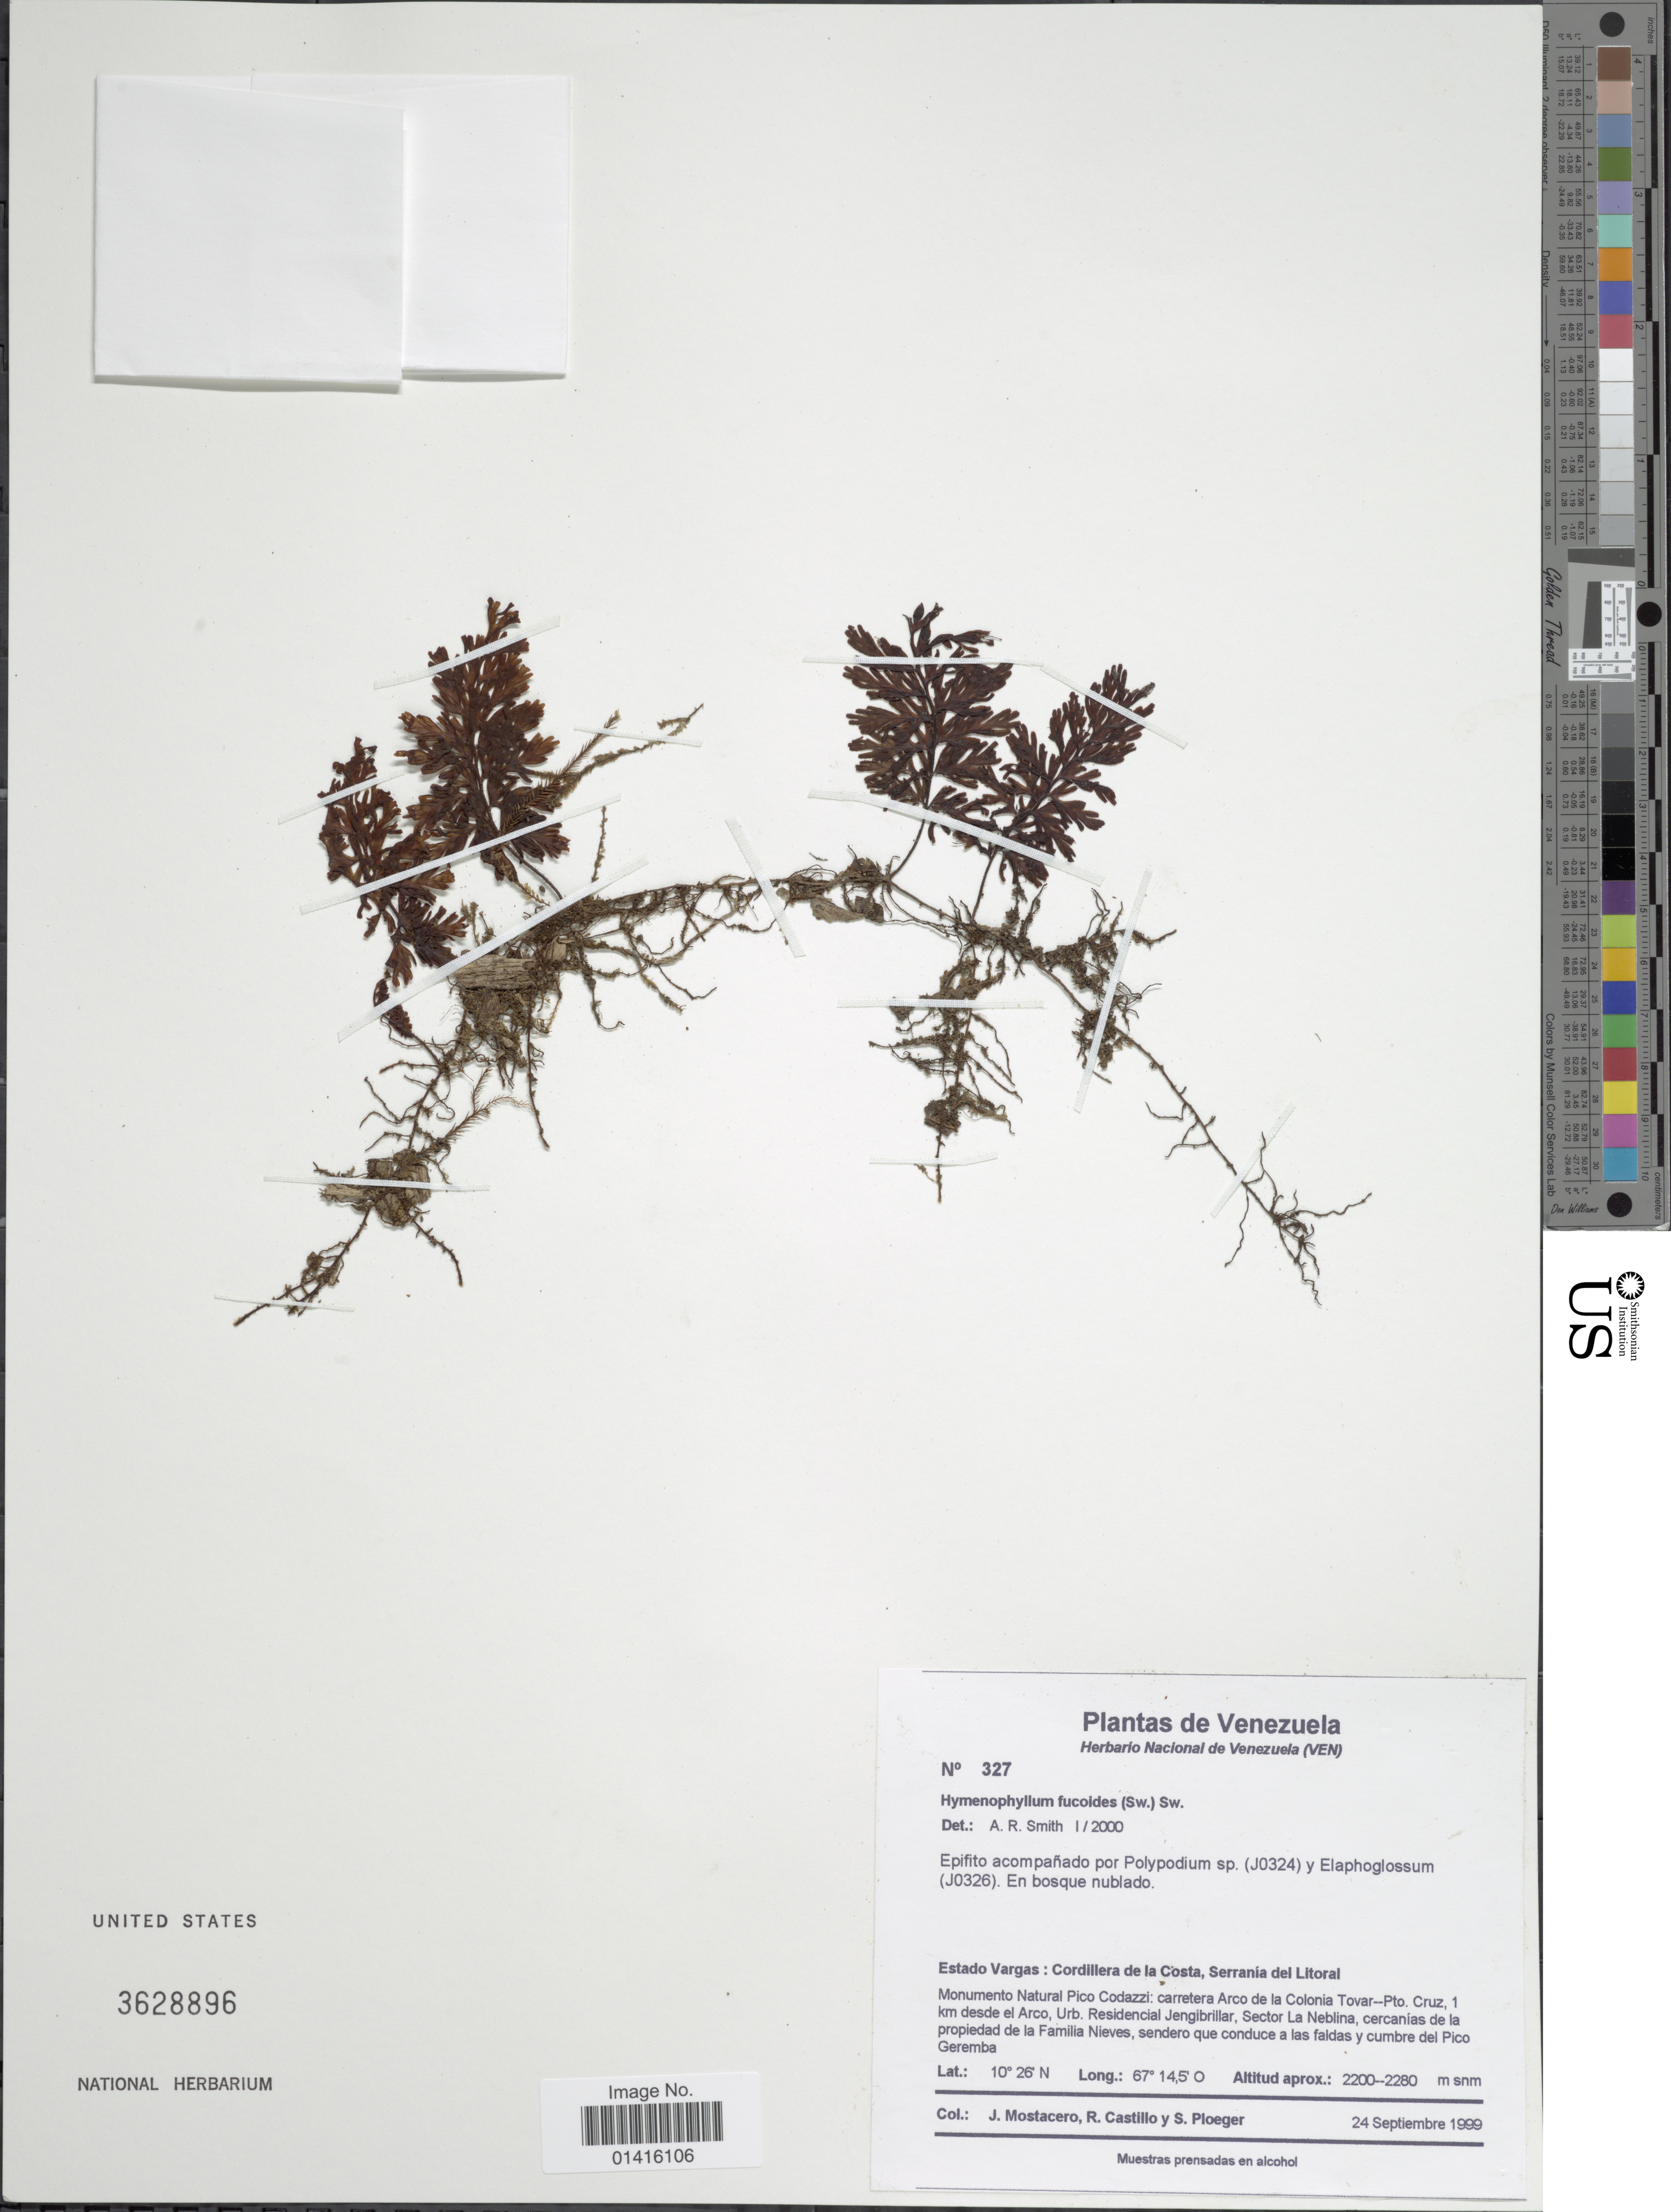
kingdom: Plantae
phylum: Tracheophyta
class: Polypodiopsida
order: Hymenophyllales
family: Hymenophyllaceae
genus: Hymenophyllum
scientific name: Hymenophyllum fucoides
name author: (Sw.) Sw.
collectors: J. Mostacero, R. Castillo & S. Ploeger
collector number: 327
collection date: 1999-09-24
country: Venezuela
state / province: Vargas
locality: Estado Vargas: Cordillera de la Costa, Serrania del Litoral, monumento Natural Pico Codazzo: carretera Arco de la Colonia Tovar-Pto, Cruz, 1km desde el Arco, Urb. Residencial Jungibrillar, Sector La Neblina, cercanias de la propiedad de la Familia Nieves, sendero que conduce a las faldas y cumbre del Pico Geremba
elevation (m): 2200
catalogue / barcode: US 3628896